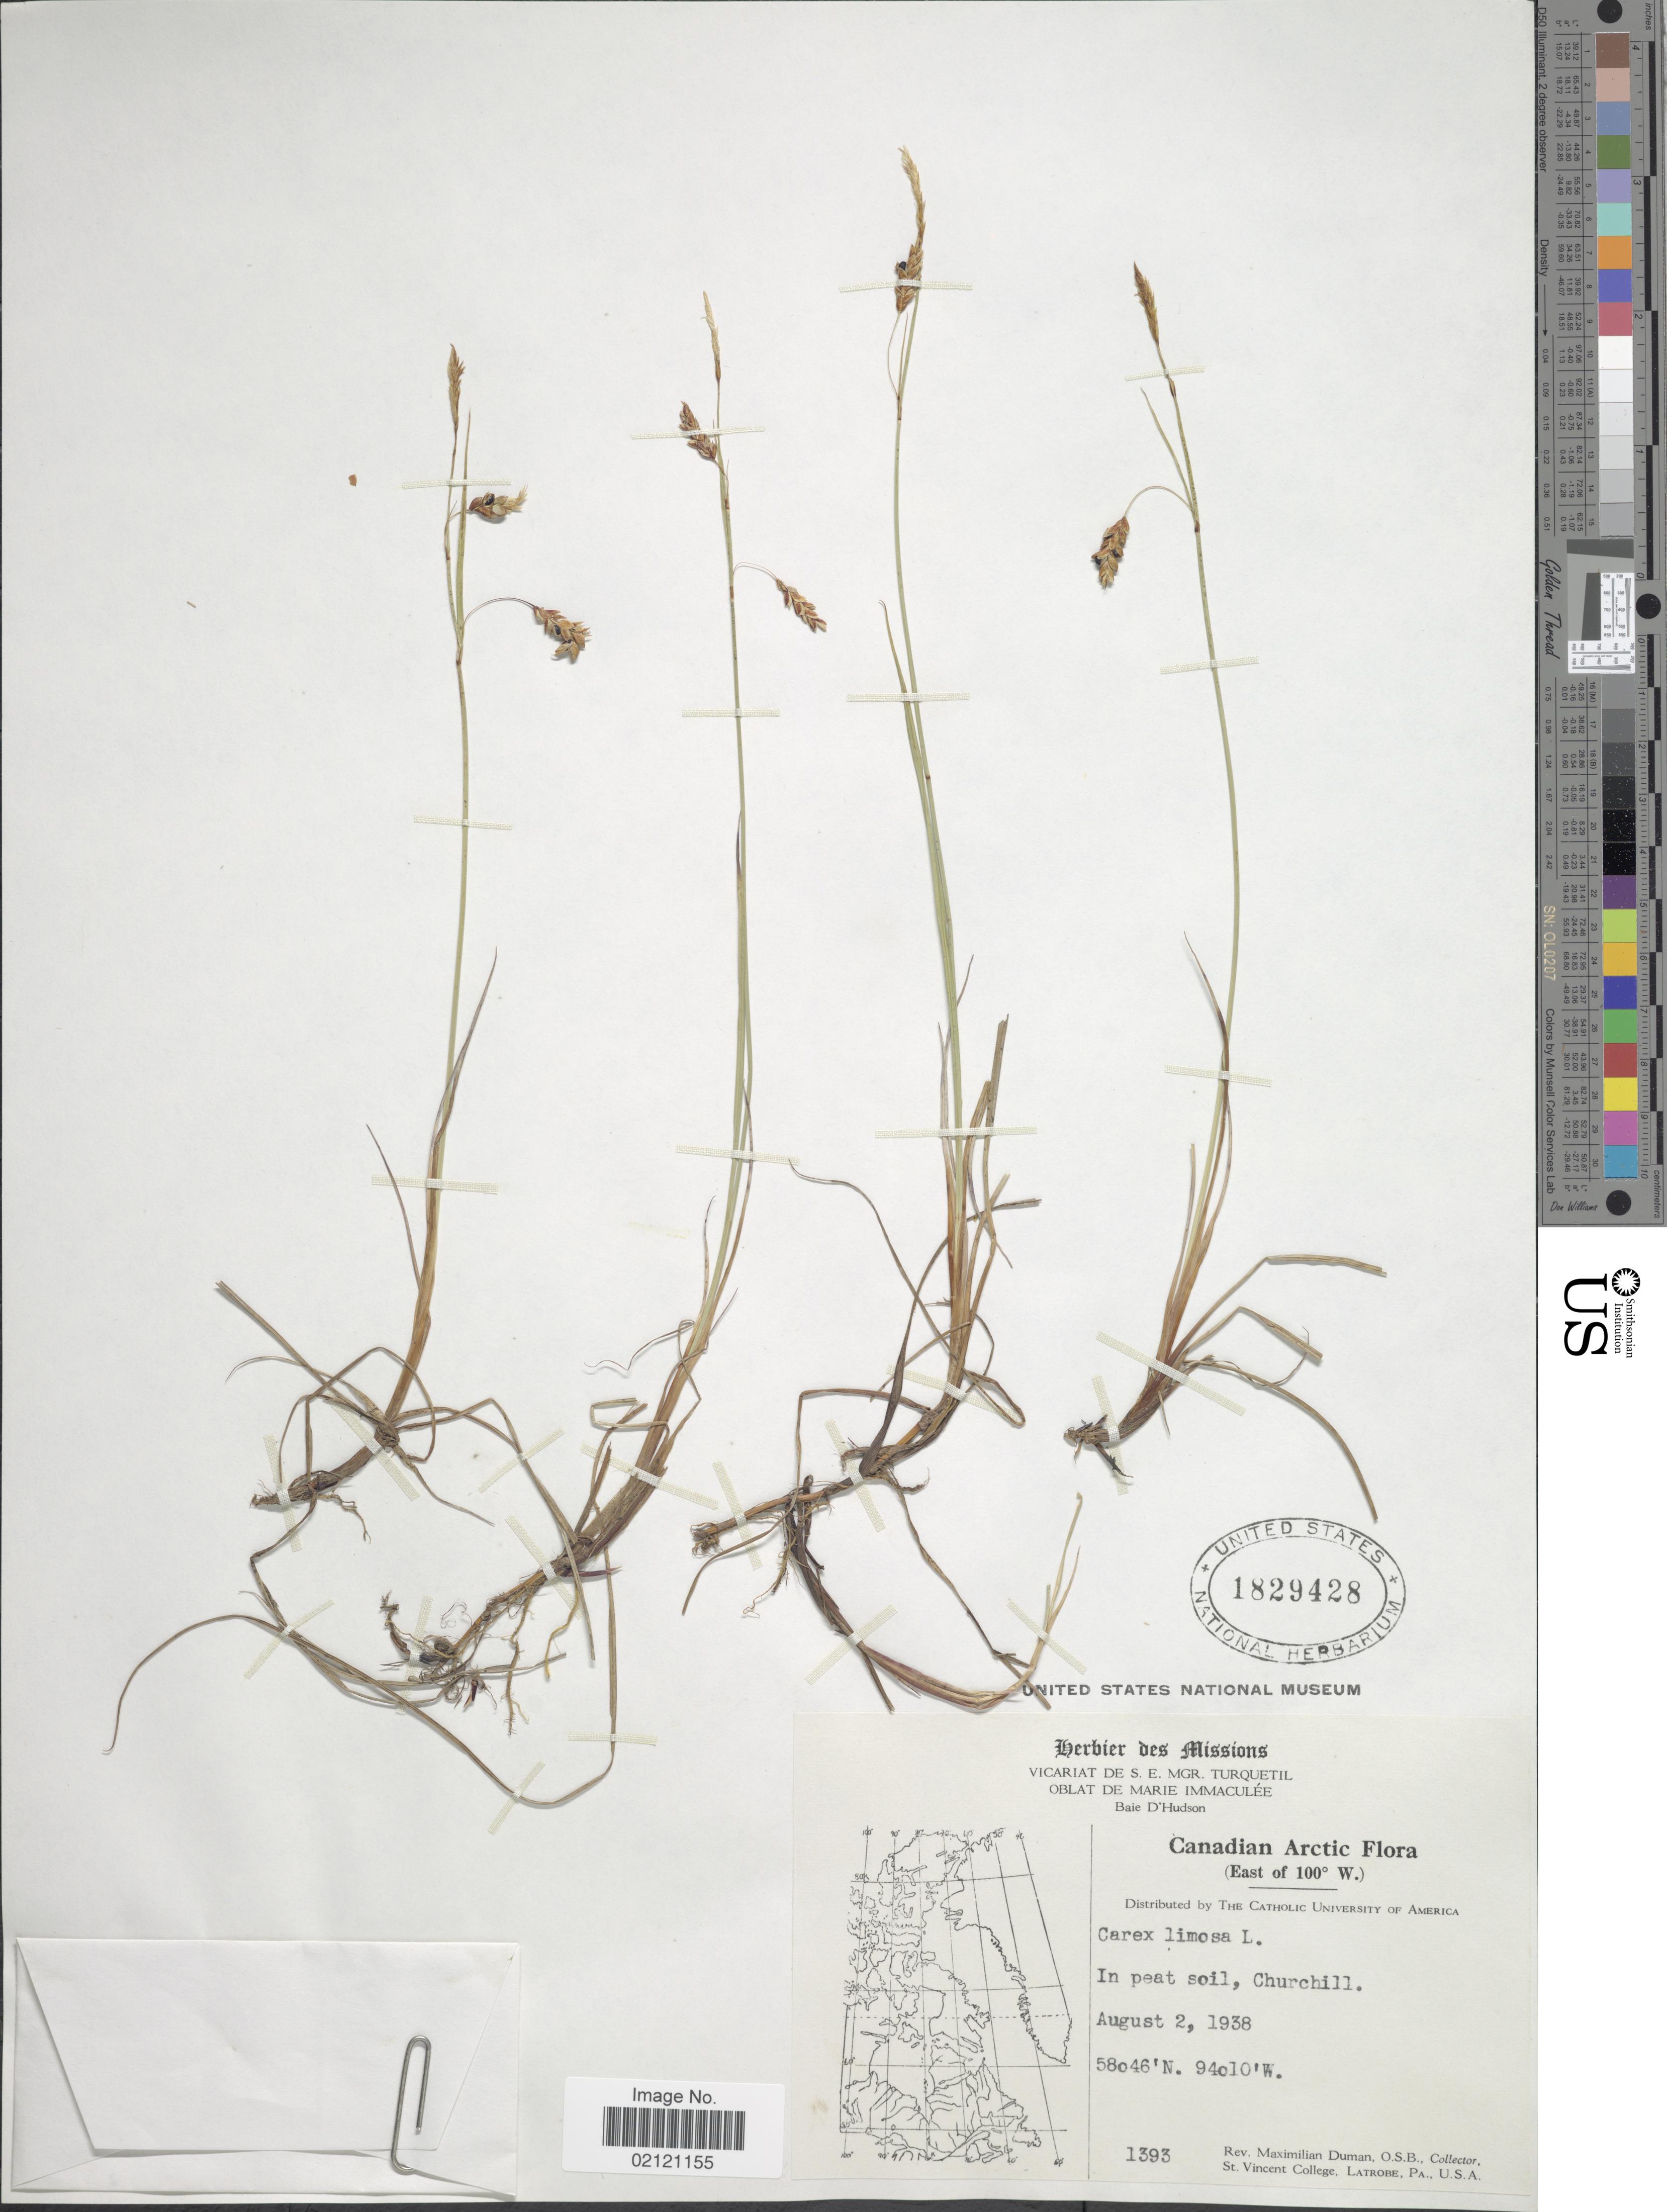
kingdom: Plantae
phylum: Tracheophyta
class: Liliopsida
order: Poales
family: Cyperaceae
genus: Carex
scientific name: Carex limosa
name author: L.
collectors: M. Duman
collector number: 1393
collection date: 1938-08-02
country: Canada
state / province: Manitoba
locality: Canadian Arctic, (East of 100° W.) in peat soil, Churchill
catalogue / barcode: US 1829428